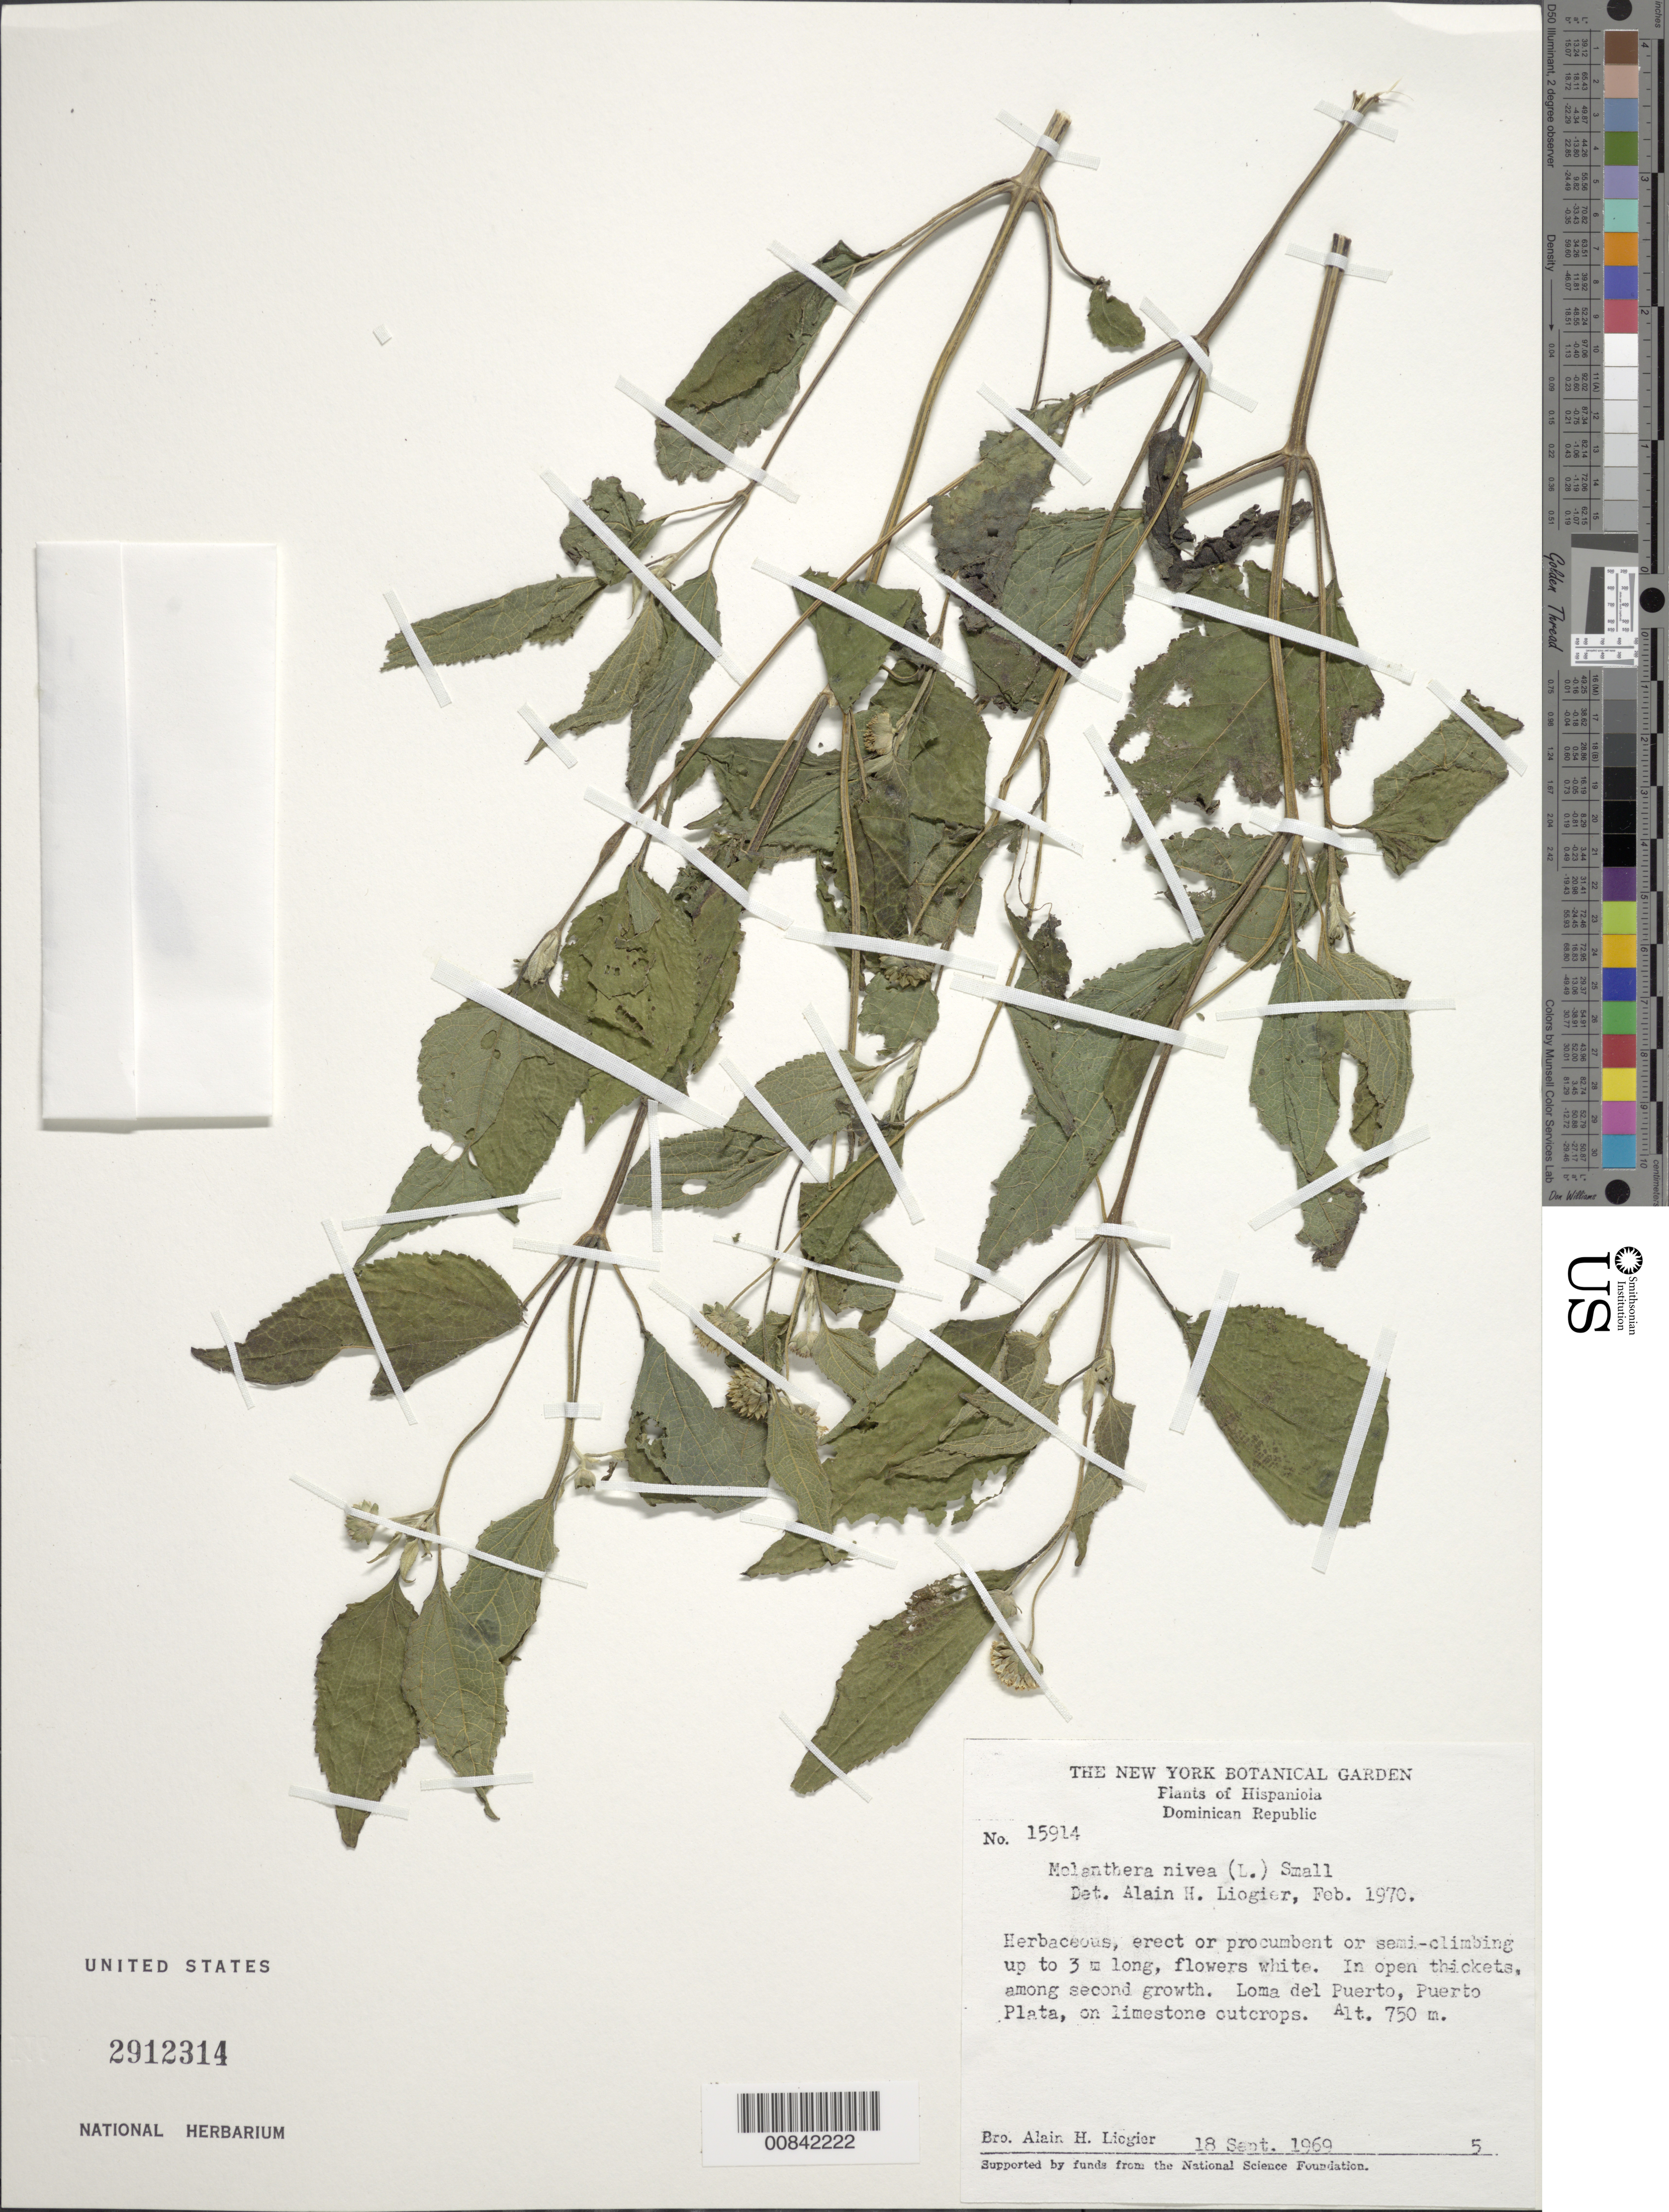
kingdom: Plantae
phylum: Tracheophyta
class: Magnoliopsida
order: Asterales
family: Asteraceae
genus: Melanthera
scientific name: Melanthera nivea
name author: (L.) Small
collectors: A. H. Liogier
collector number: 15914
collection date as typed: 18 Sep 1969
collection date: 1969-09-18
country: Dominican Republic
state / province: Puerto Plata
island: Hispaniola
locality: Loma del Puerto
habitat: Open thickets, among second growth, on limestone crops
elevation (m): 750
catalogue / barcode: US 2912314